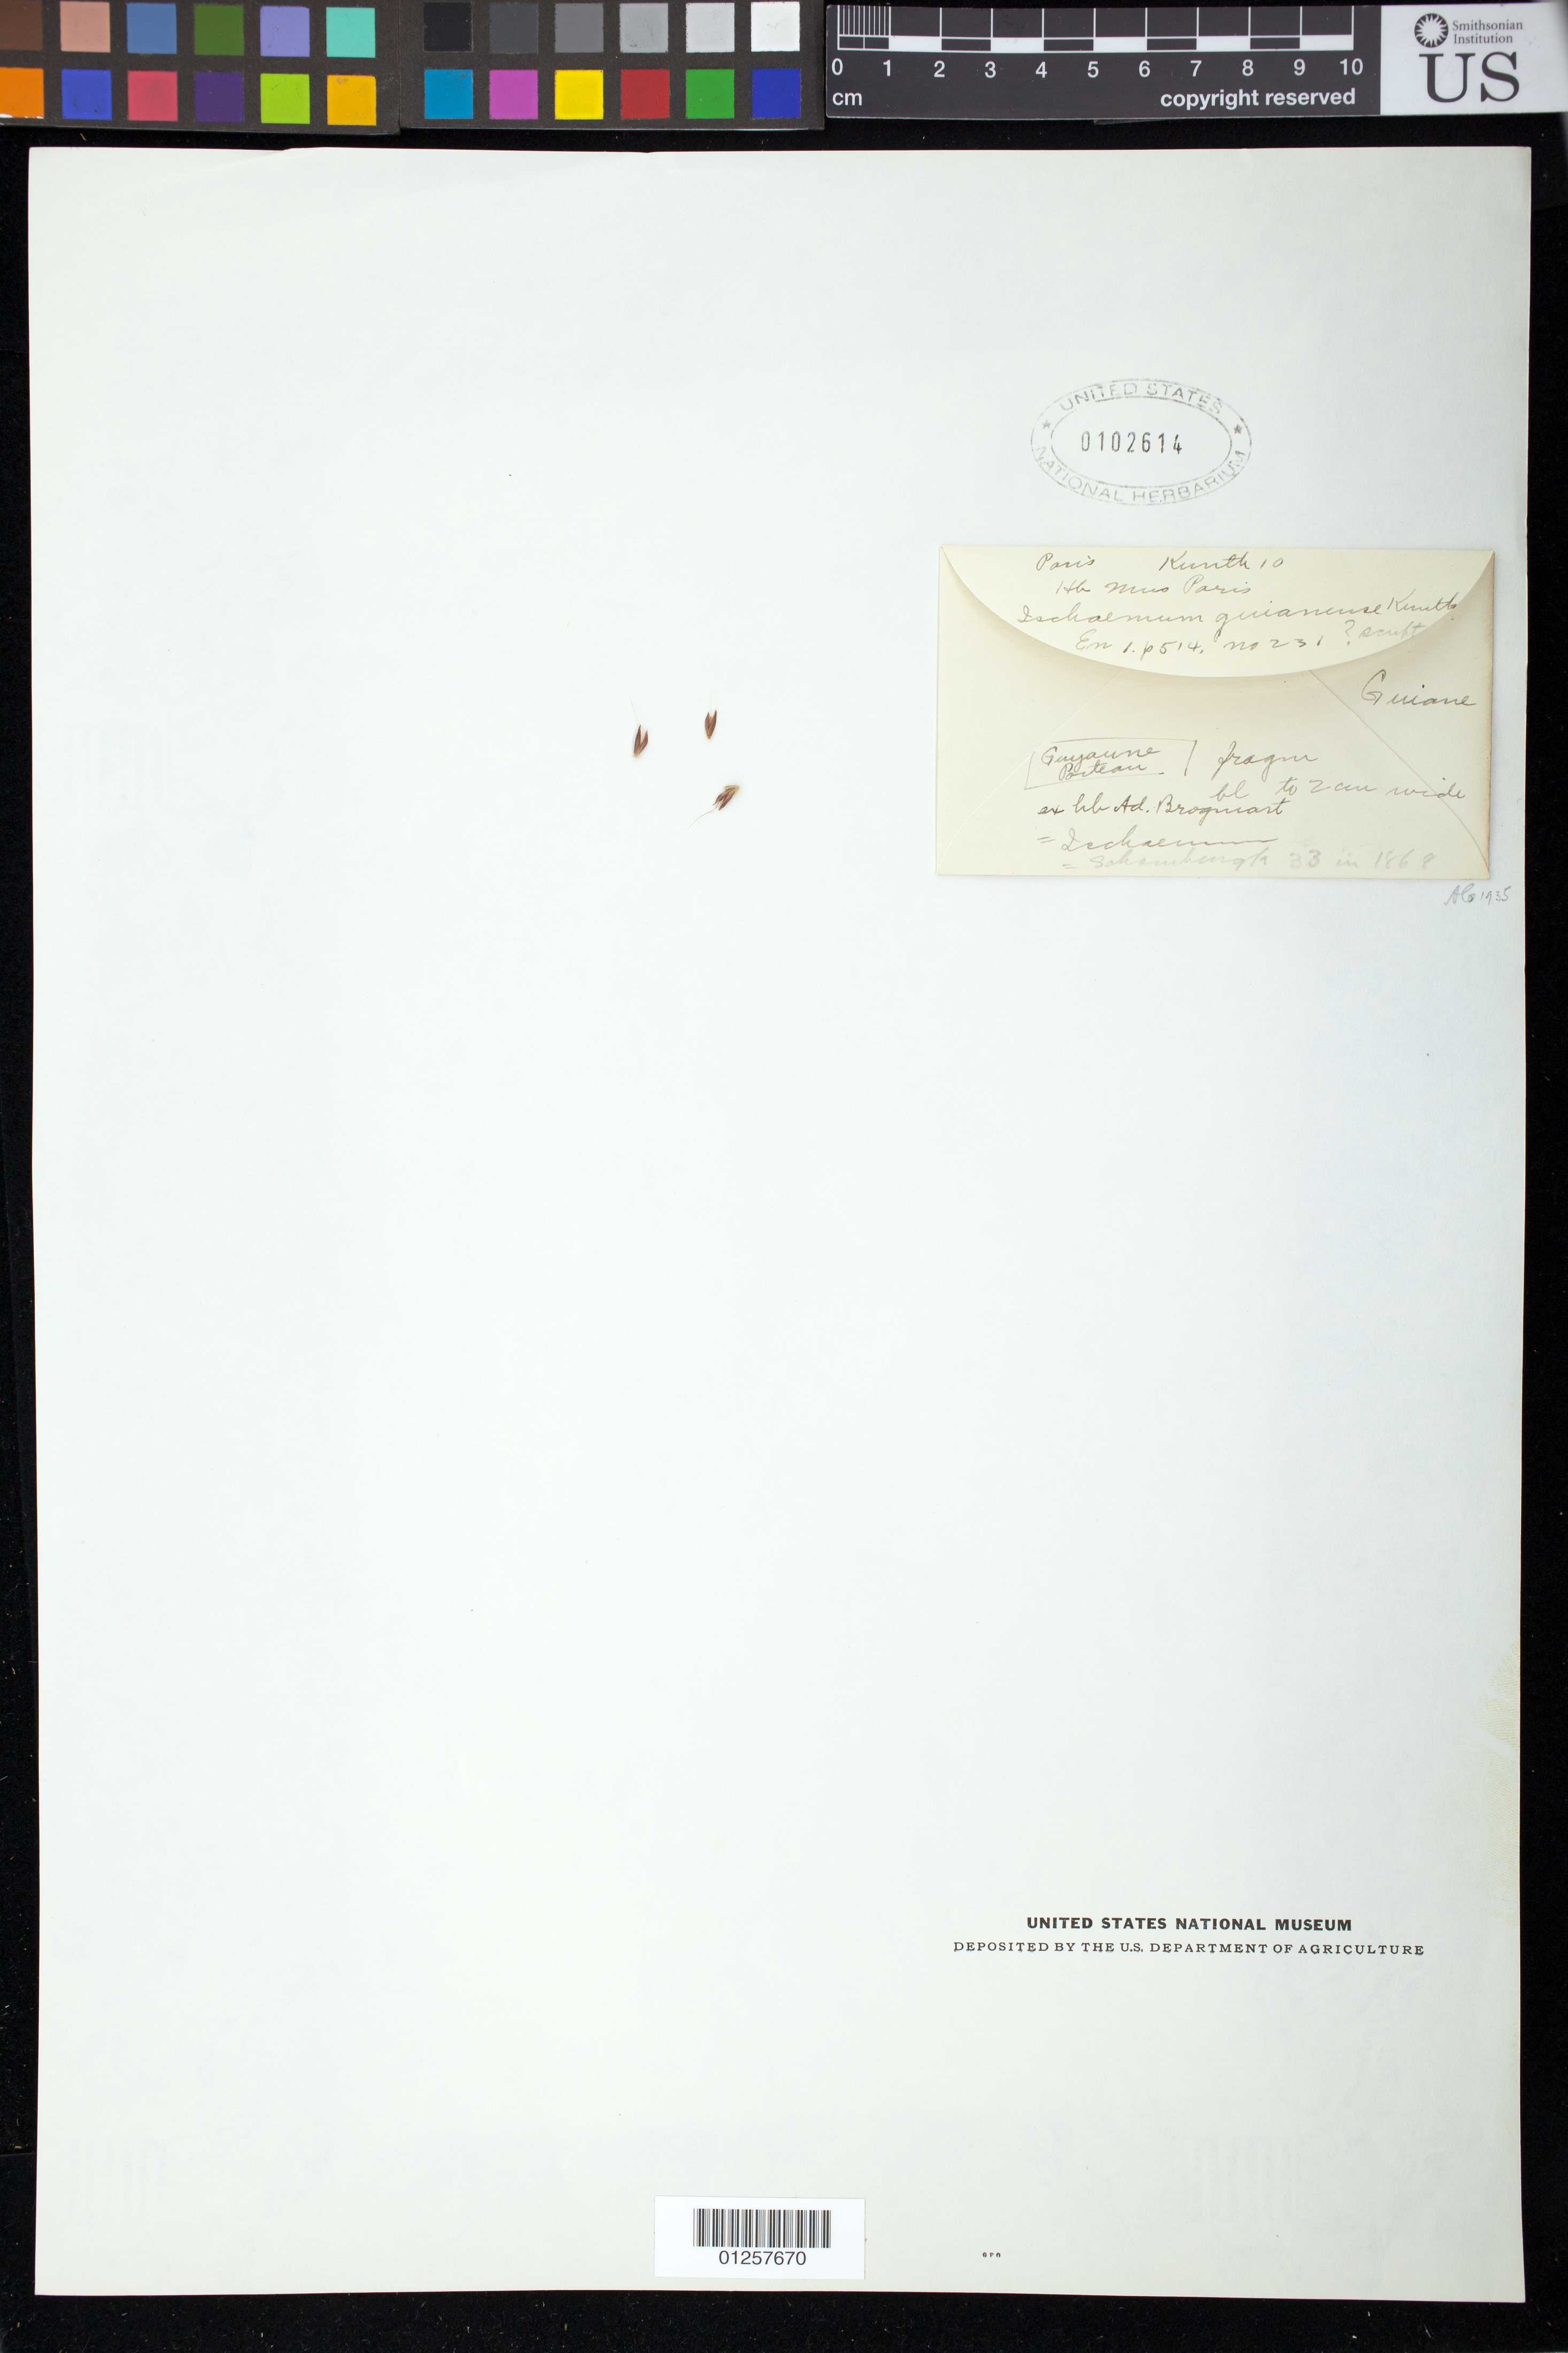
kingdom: Plantae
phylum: Tracheophyta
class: Liliopsida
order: Poales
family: Poaceae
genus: Ischaemum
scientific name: Ischaemum guianense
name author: Kunth ex Hack.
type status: Type Collection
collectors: -. Poiteau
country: Guyana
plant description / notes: Fragmentary material of type specimen ex herb Ad. Brongniart.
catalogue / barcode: US 102614